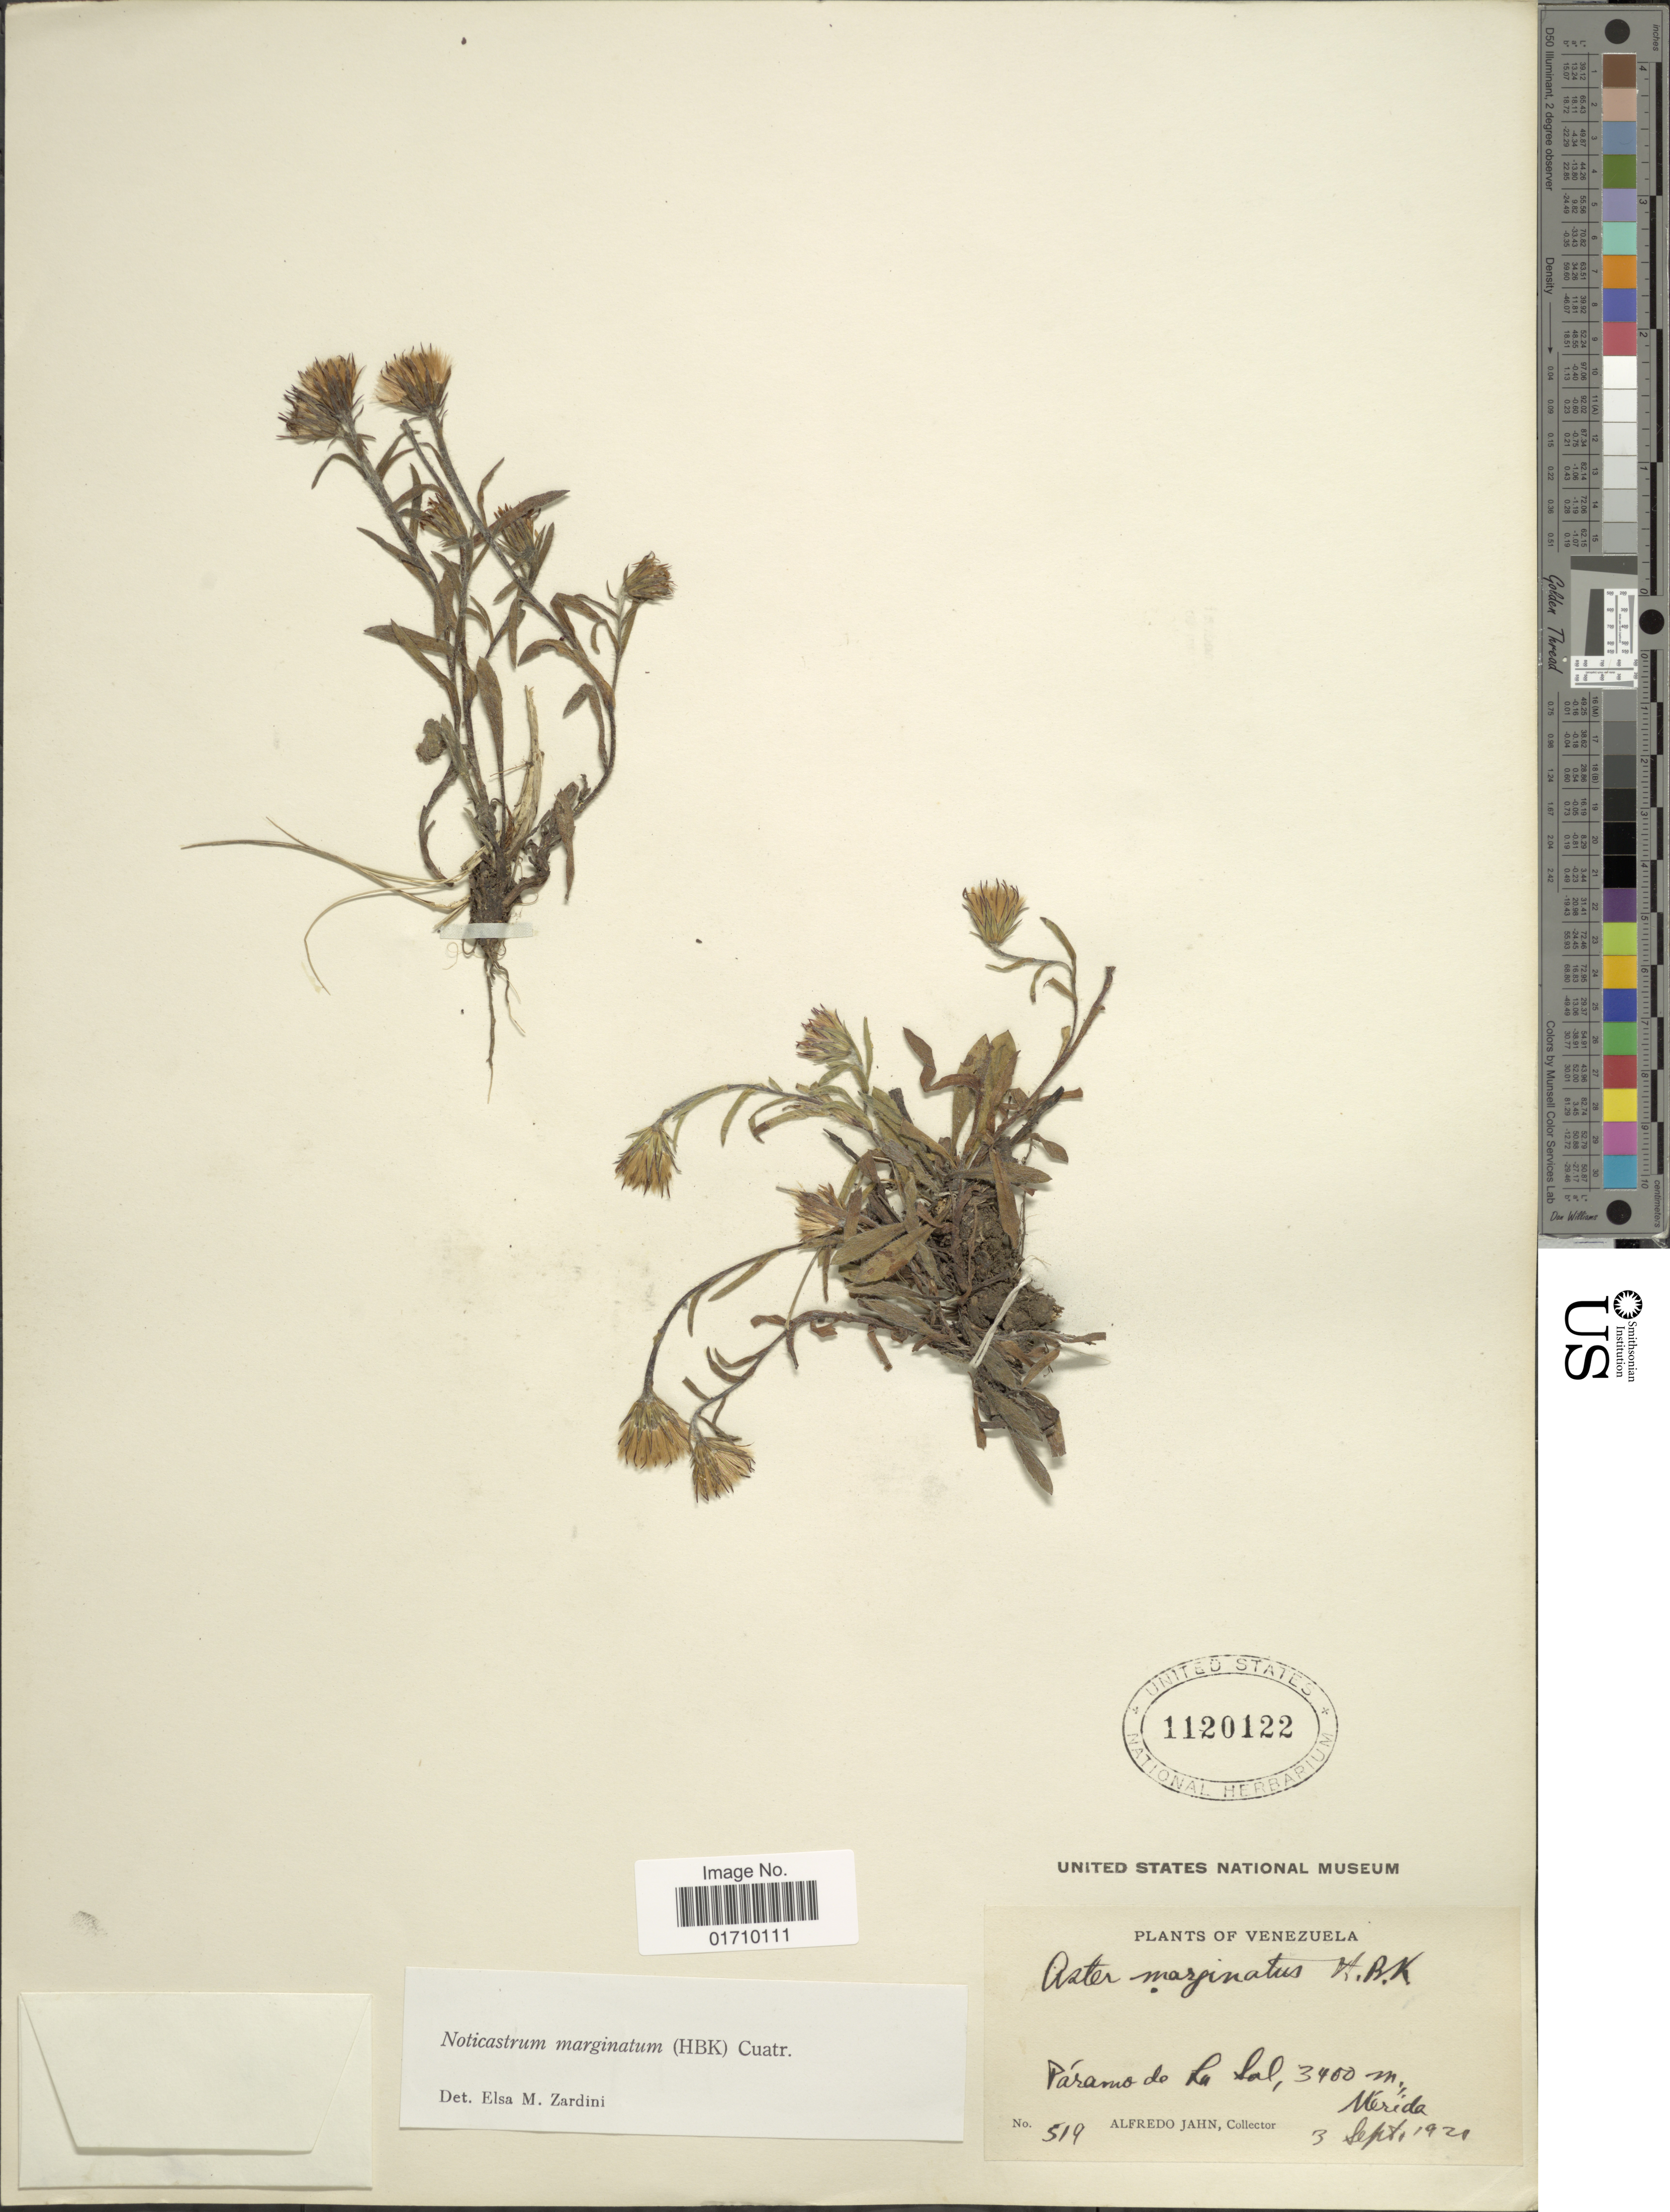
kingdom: Plantae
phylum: Tracheophyta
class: Magnoliopsida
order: Asterales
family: Asteraceae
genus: Noticastrum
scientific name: Noticastrum marginatum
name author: (Kunth) Cuatrec.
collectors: A. Jahn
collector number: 519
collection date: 1921-09-03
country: Venezuela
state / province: Mérida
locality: Paramo de La Sal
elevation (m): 3400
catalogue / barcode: US 1120122